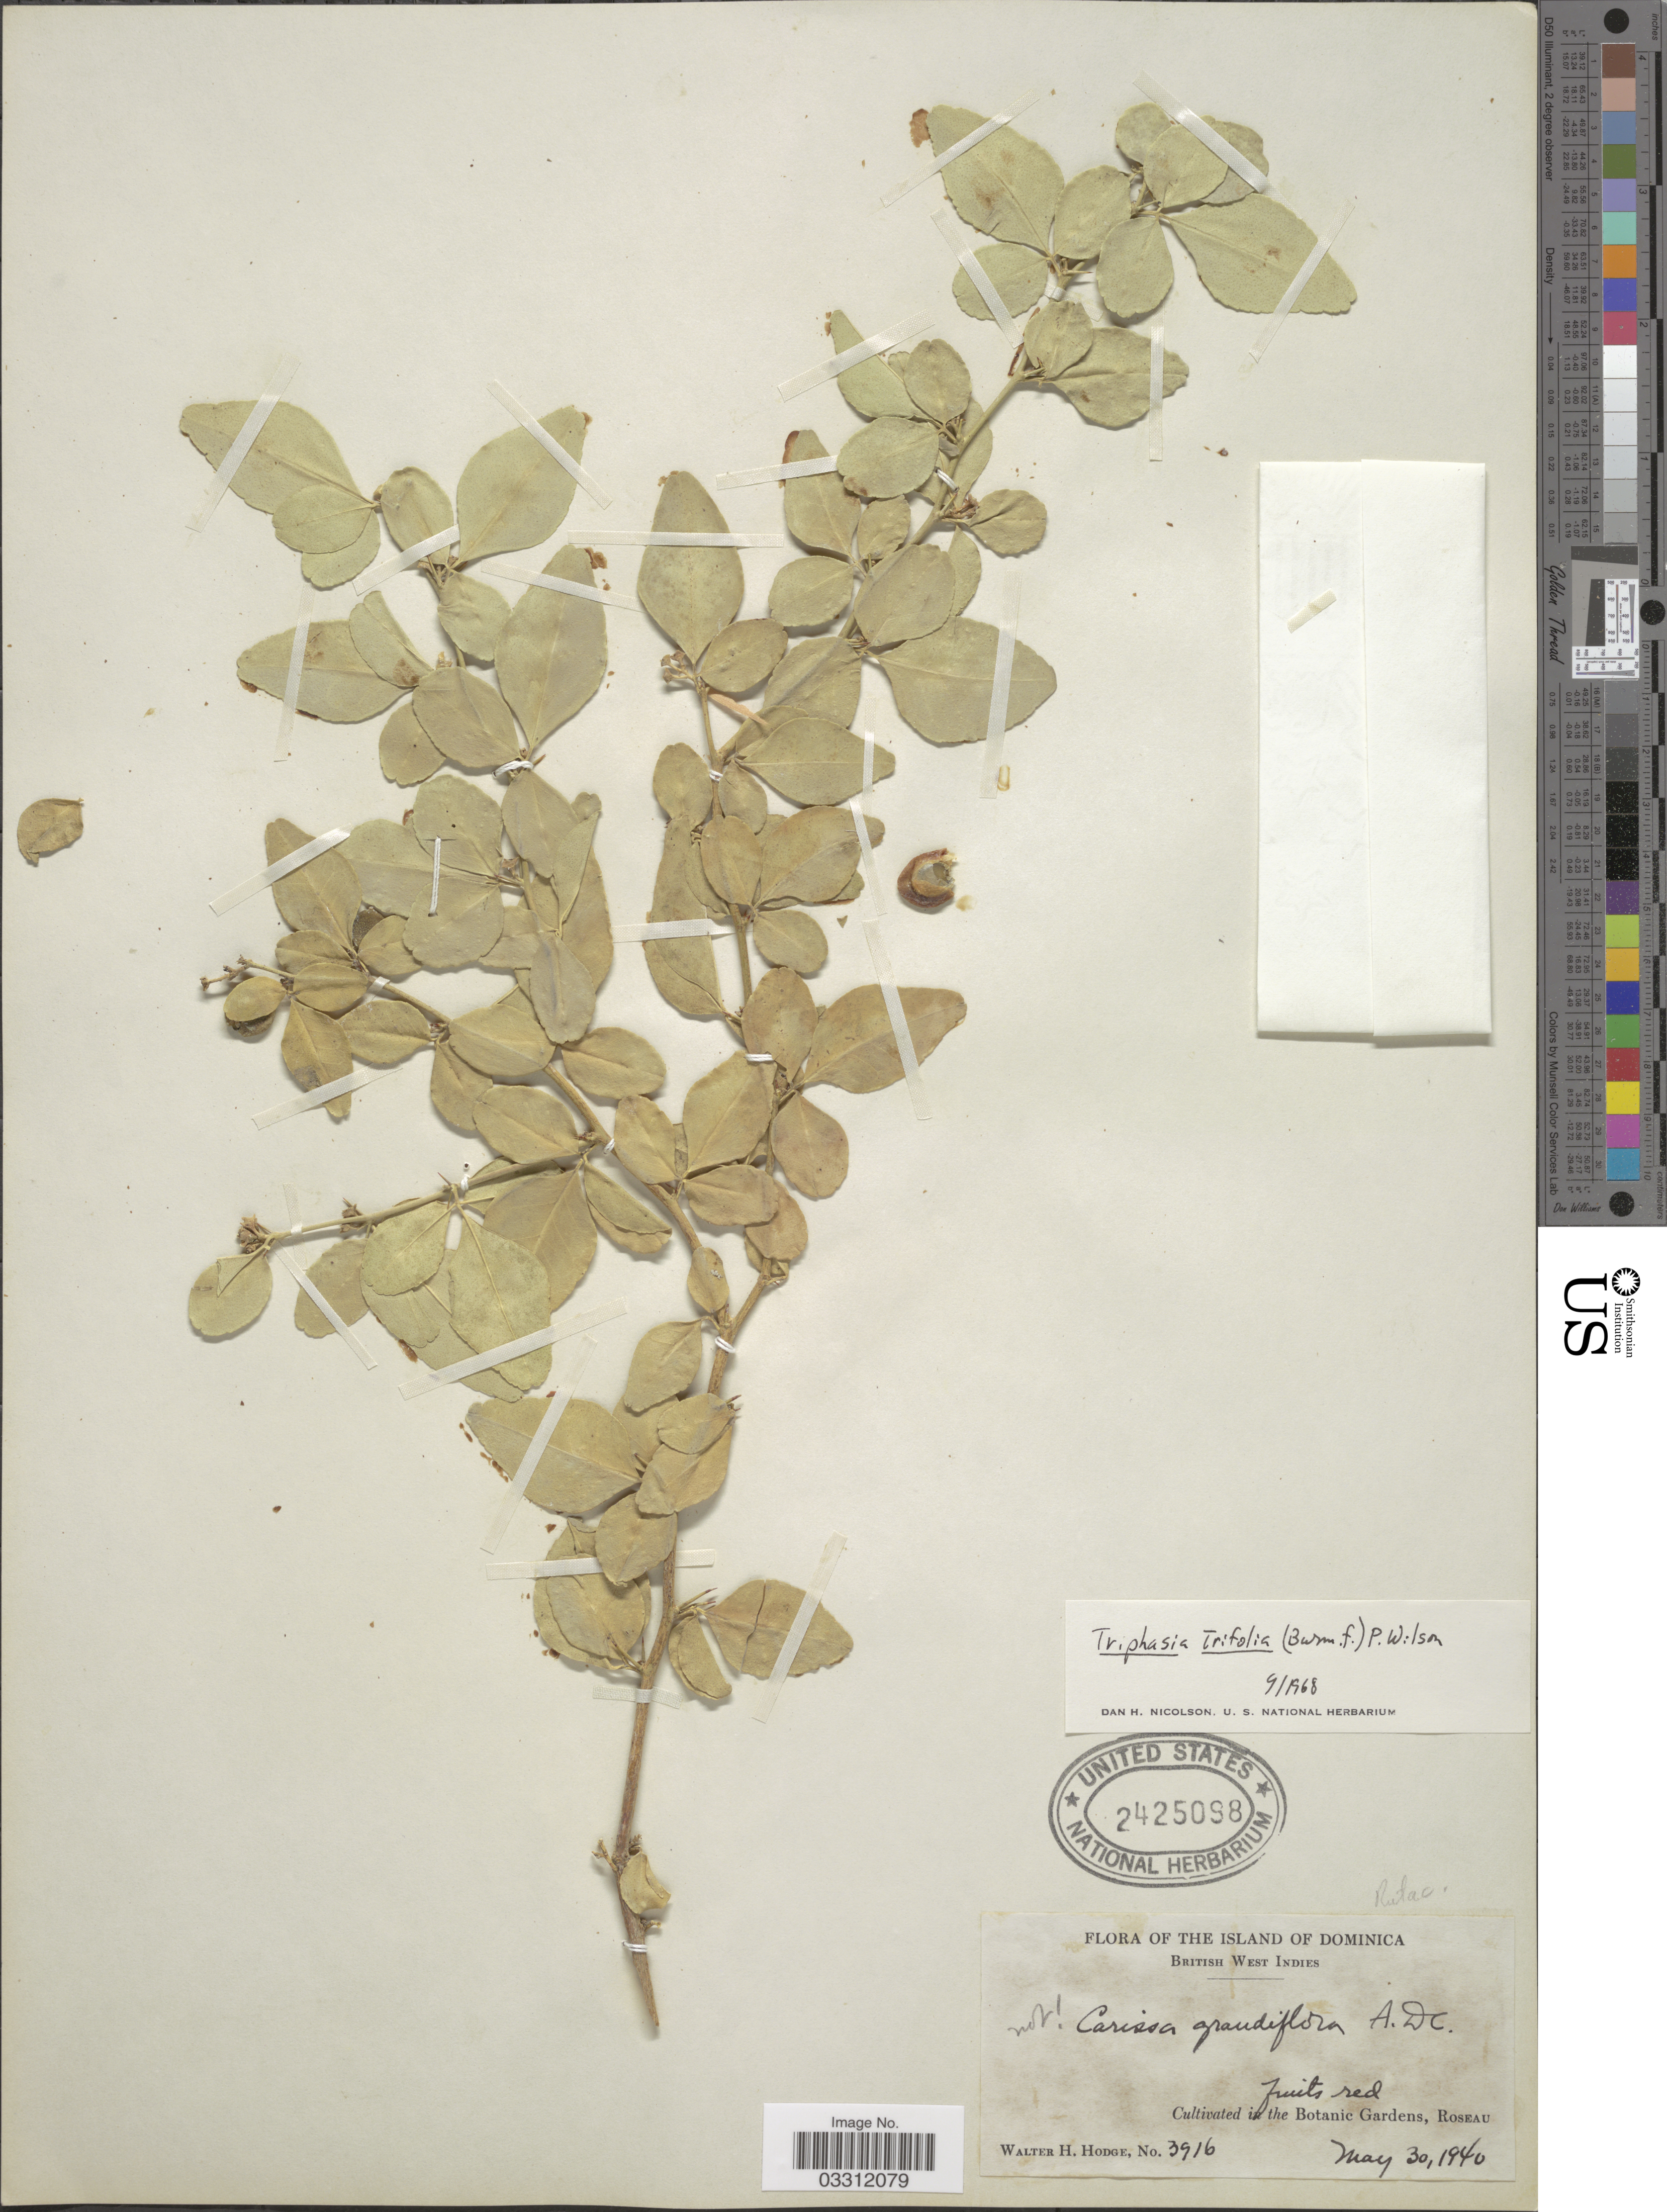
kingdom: Plantae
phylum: Tracheophyta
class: Magnoliopsida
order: Sapindales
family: Rutaceae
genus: Triphasia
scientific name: Triphasia trifoliata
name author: DC.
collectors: W. Hodge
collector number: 3916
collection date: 1940-05-30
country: Dominica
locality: The Island of Dominica, British West Indies, Cultivated in the Botanic Gardens, Roseau.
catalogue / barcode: US 2425098